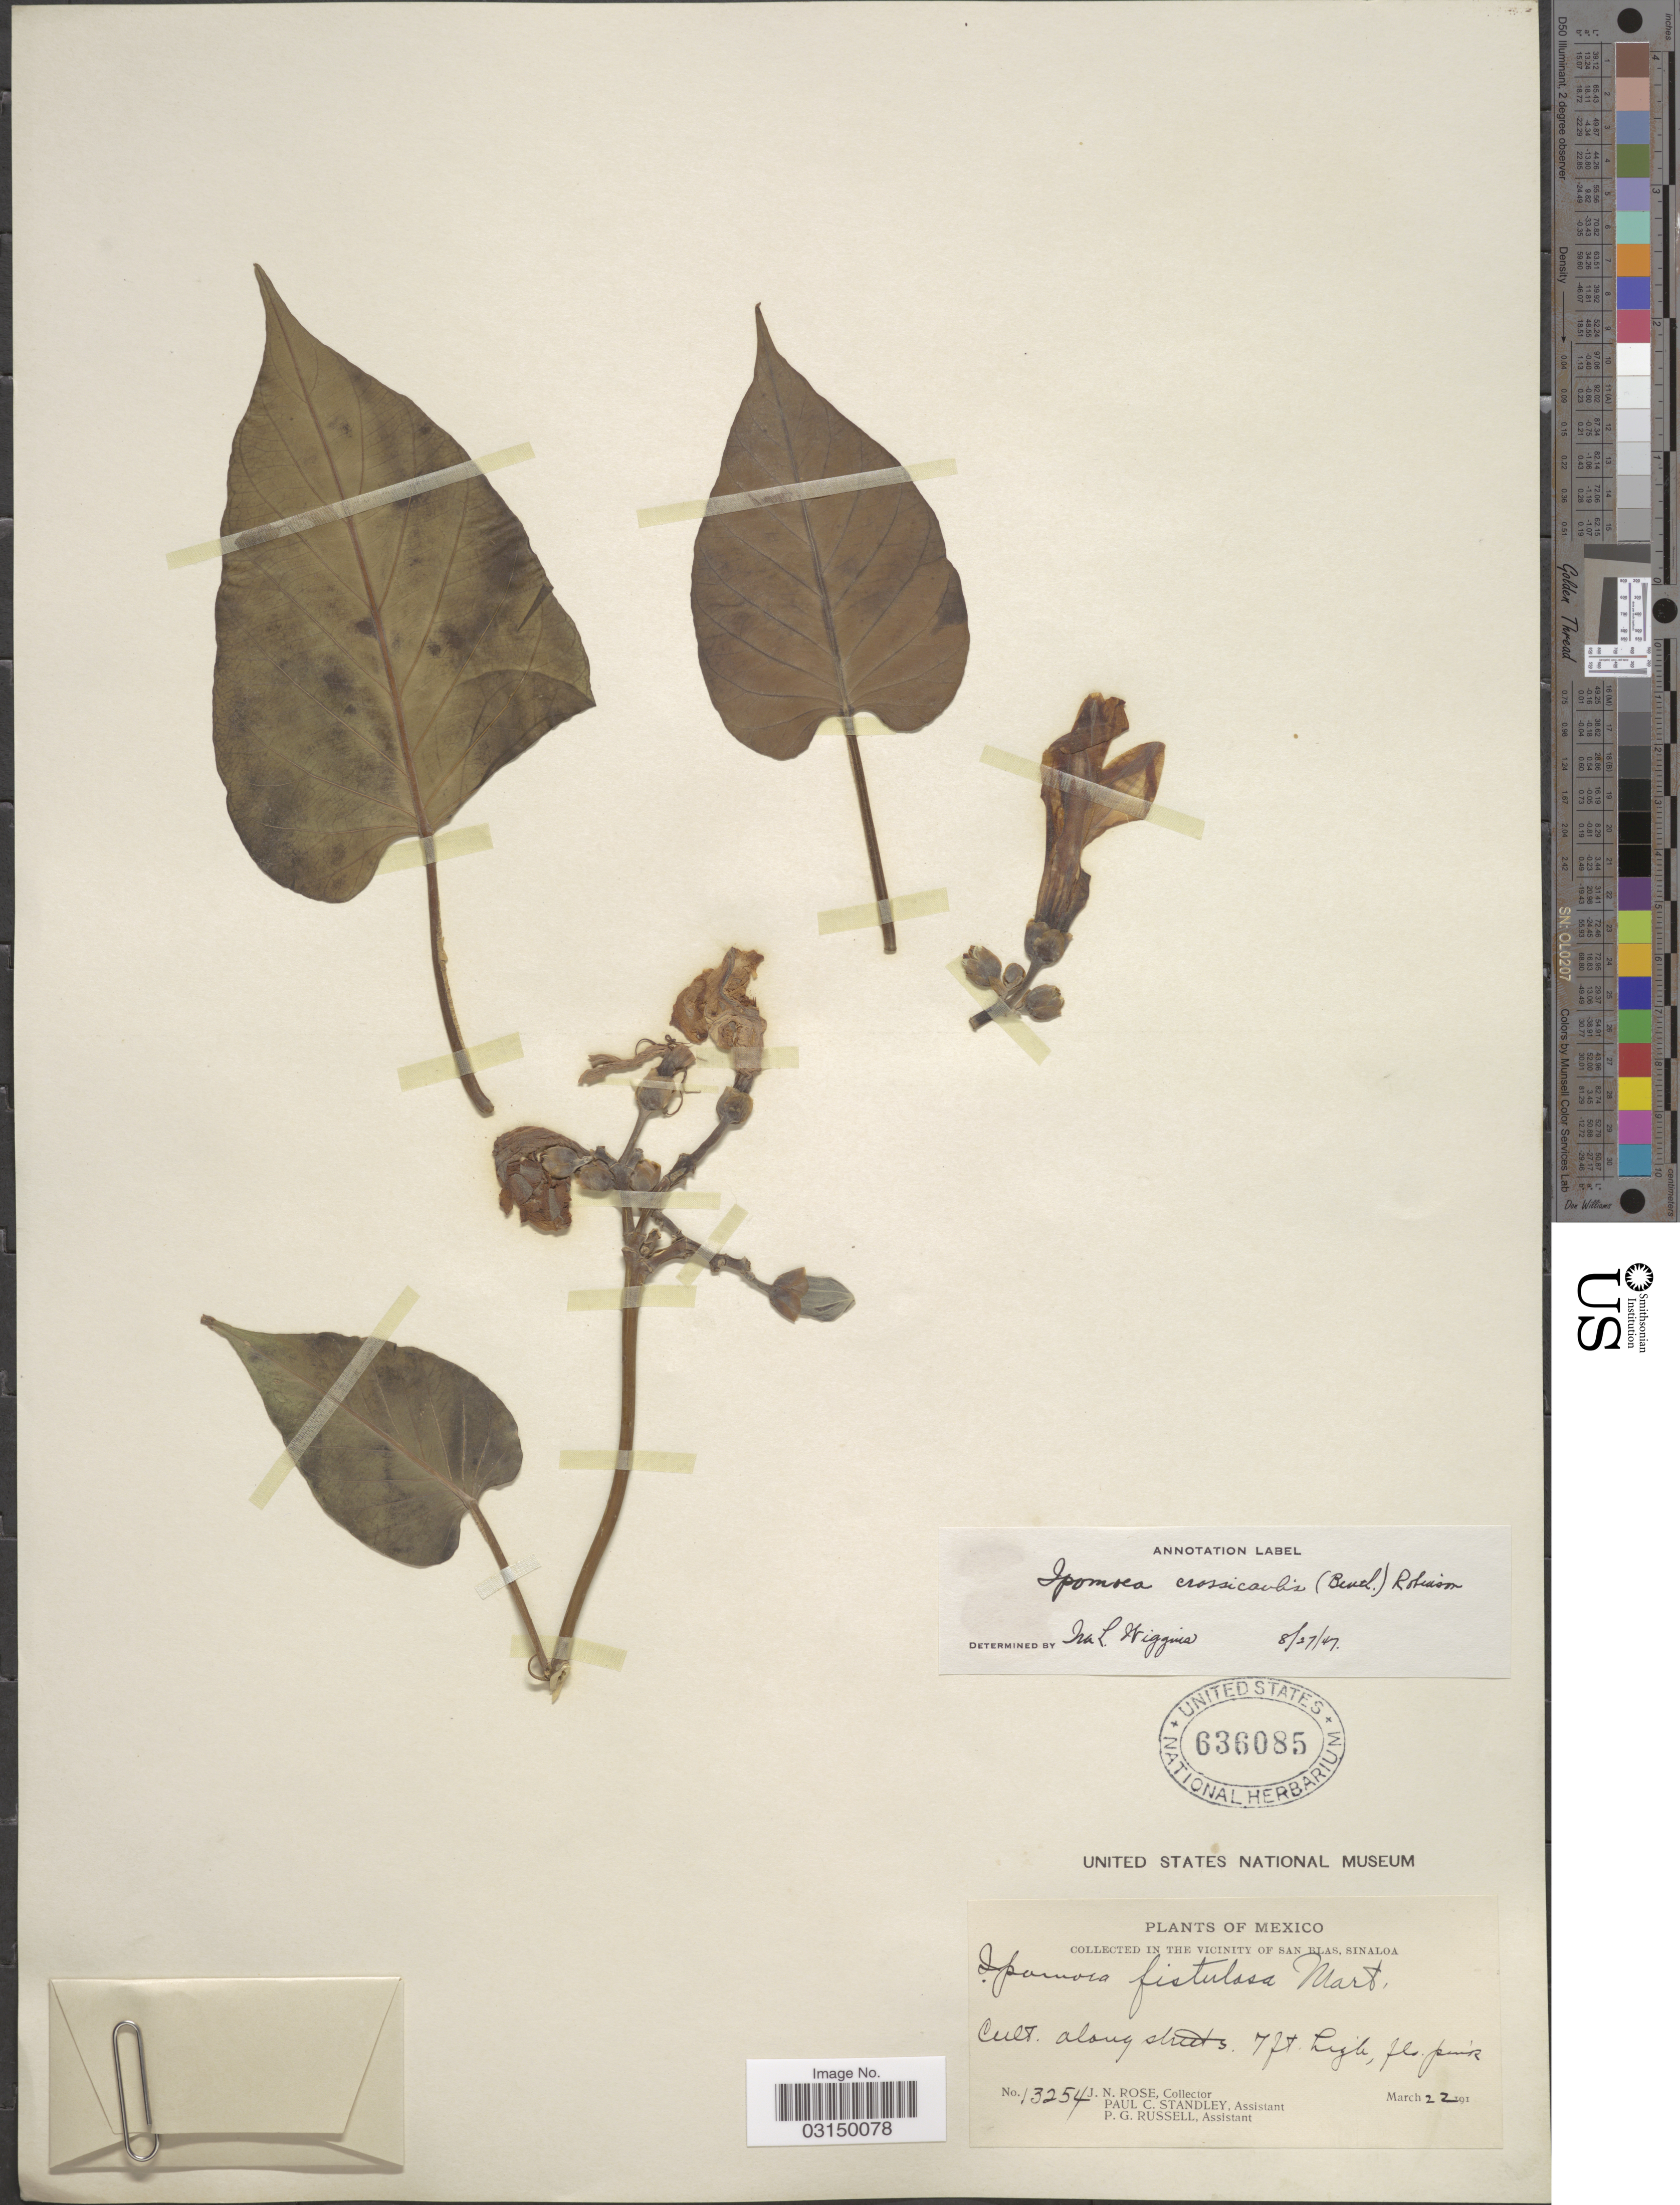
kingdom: Plantae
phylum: Tracheophyta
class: Magnoliopsida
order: Solanales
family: Convolvulaceae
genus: Ipomoea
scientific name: Ipomoea carnea subsp. fistulosa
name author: (Mart. ex Choisy) D.F. Austin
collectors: J. N. Rose, P. C. Standley & P. G. Russell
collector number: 13254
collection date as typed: March 22 191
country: Mexico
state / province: Sinaloa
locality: In the vicinity of San Blas, Cult. along streets.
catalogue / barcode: US 636085